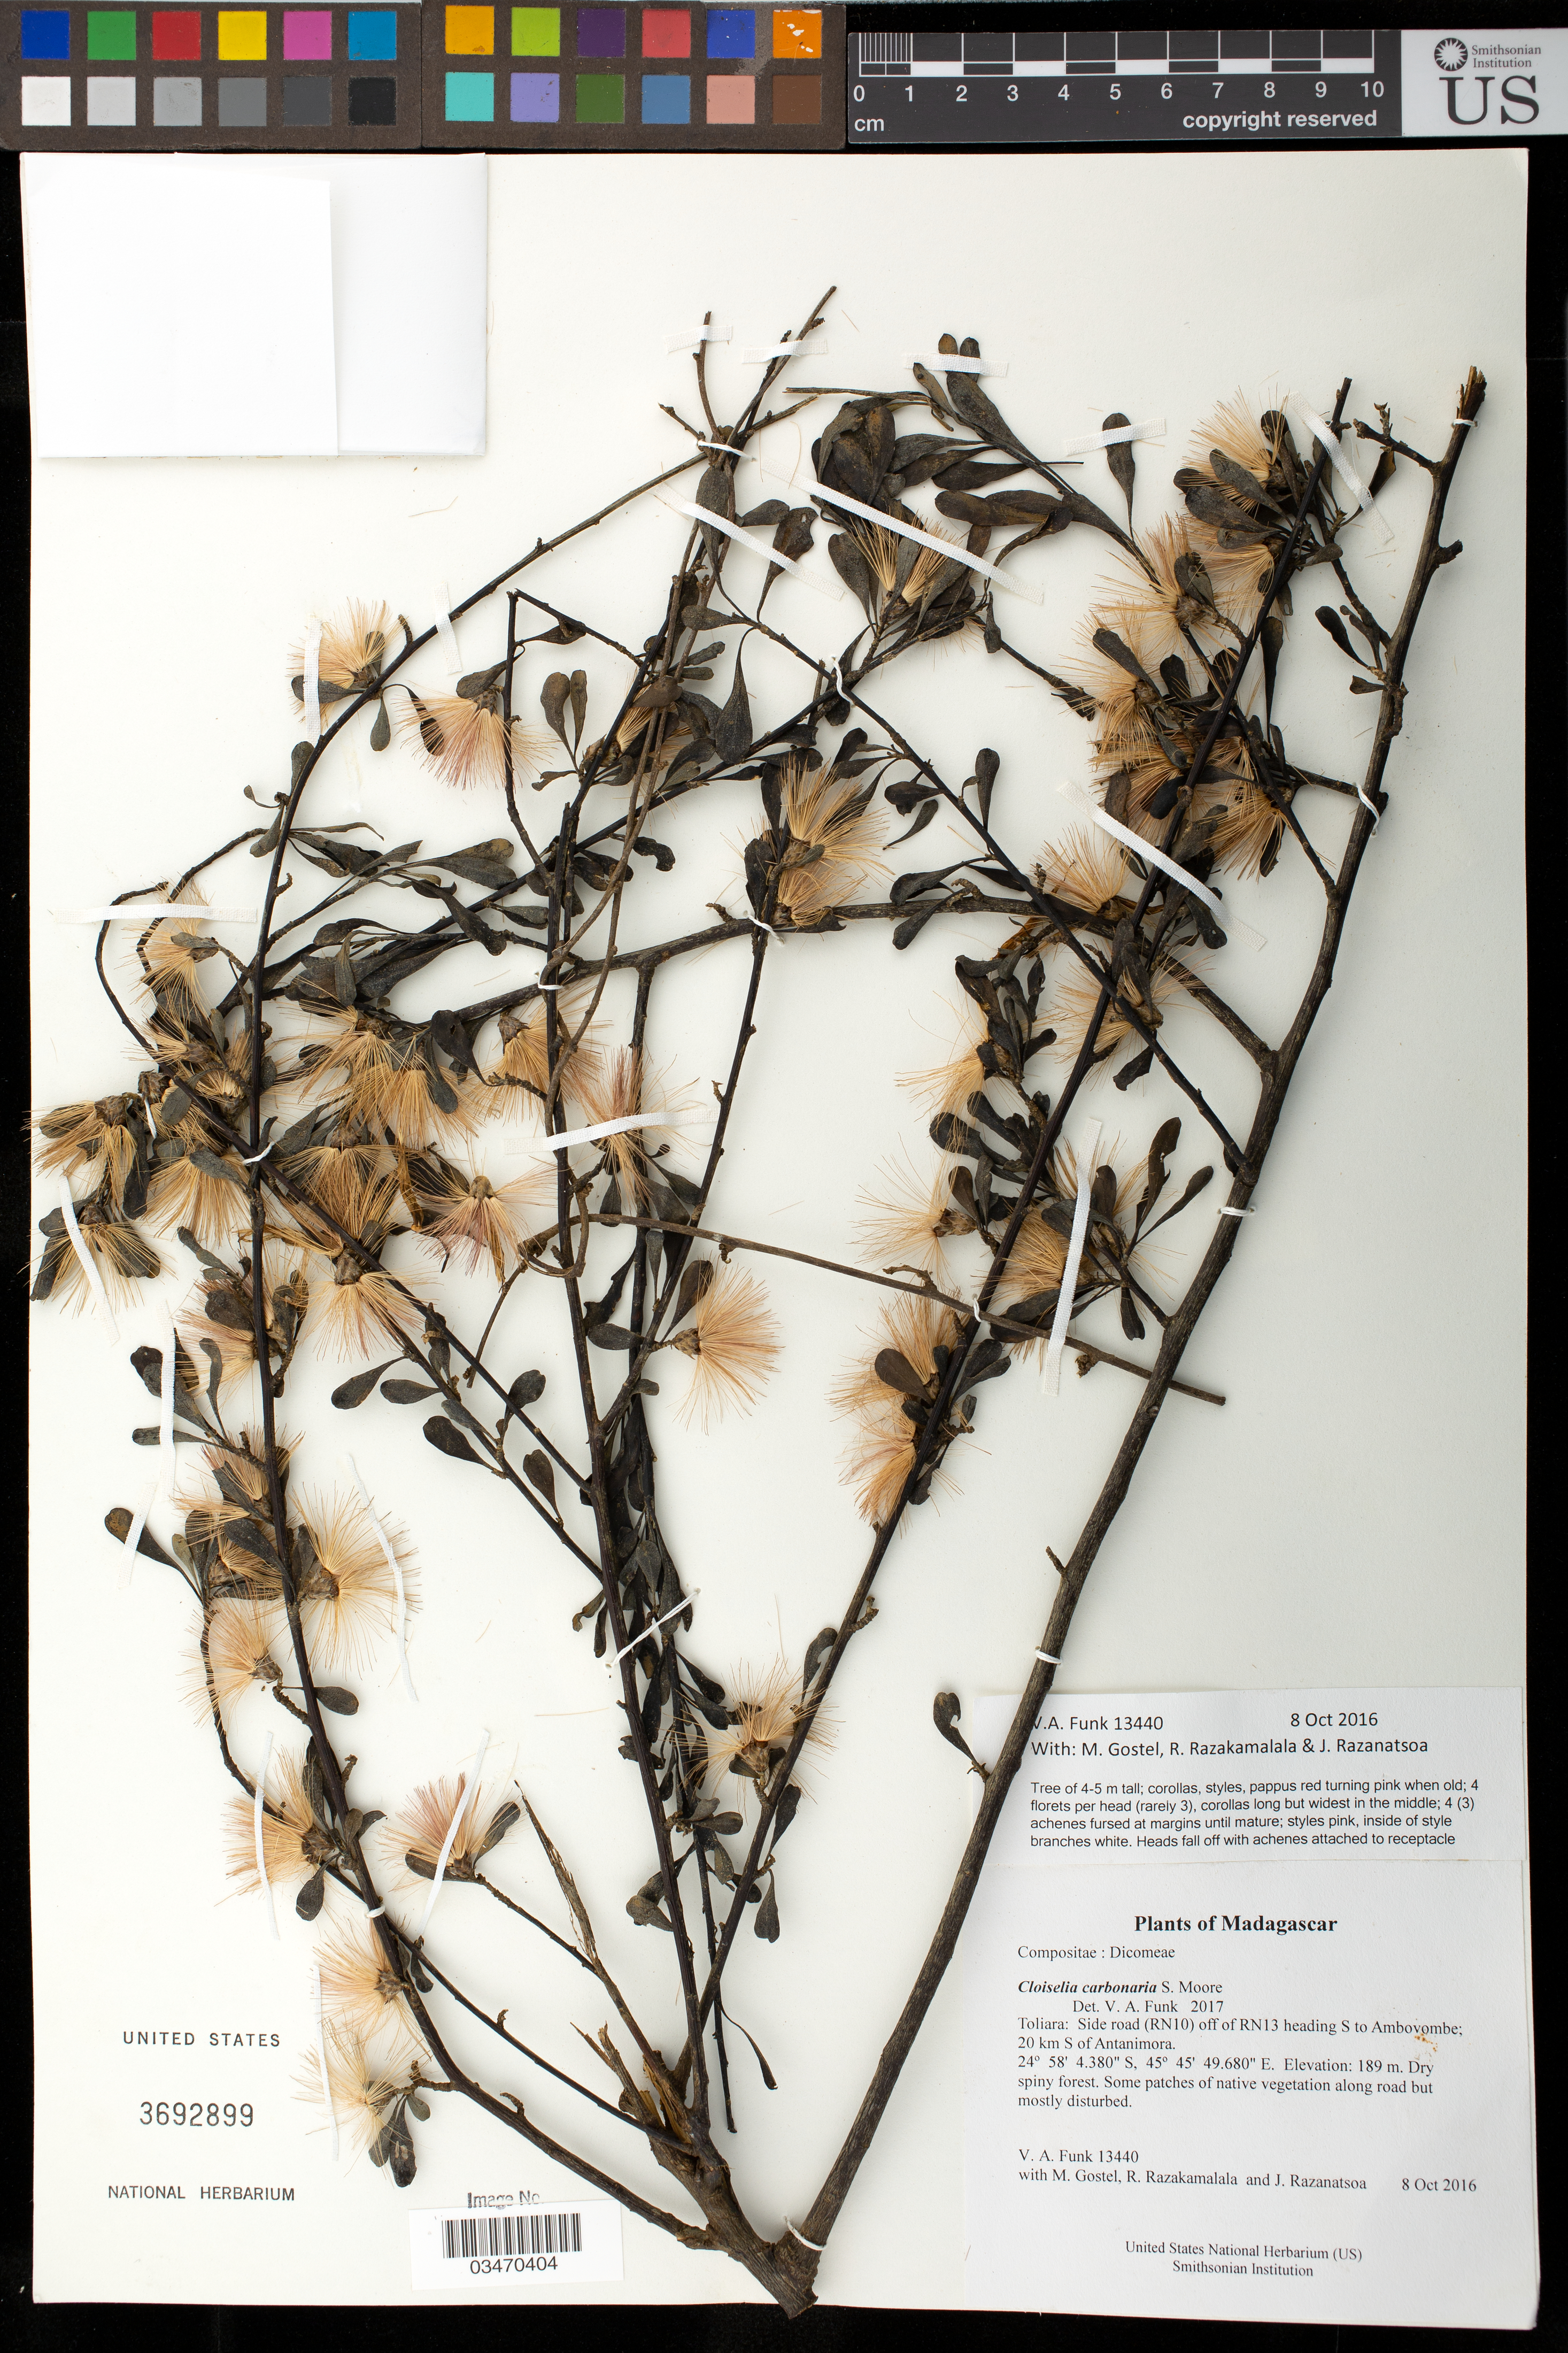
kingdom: Plantae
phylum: Tracheophyta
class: Magnoliopsida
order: Asterales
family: Asteraceae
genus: Cloiselia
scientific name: Cloiselia carbonaria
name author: S. Moore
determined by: Funk, Vicki A., (BOT), Smithsonian Institution - National Museum of Natural History (UNITED STATES)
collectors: M. R. Gostel, R. Razakamalala & J. Razanatsoa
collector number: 13440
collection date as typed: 8 Oct 2016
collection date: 2016-10-08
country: Madagascar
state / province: Androy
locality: Side road (RN10) off of RN13 heading S to Ambovombe; 20 km S of Antanimora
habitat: Dry spiny forest. Some patches of native vegetation along road but mostly disturbed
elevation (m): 189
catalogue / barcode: US 3692899